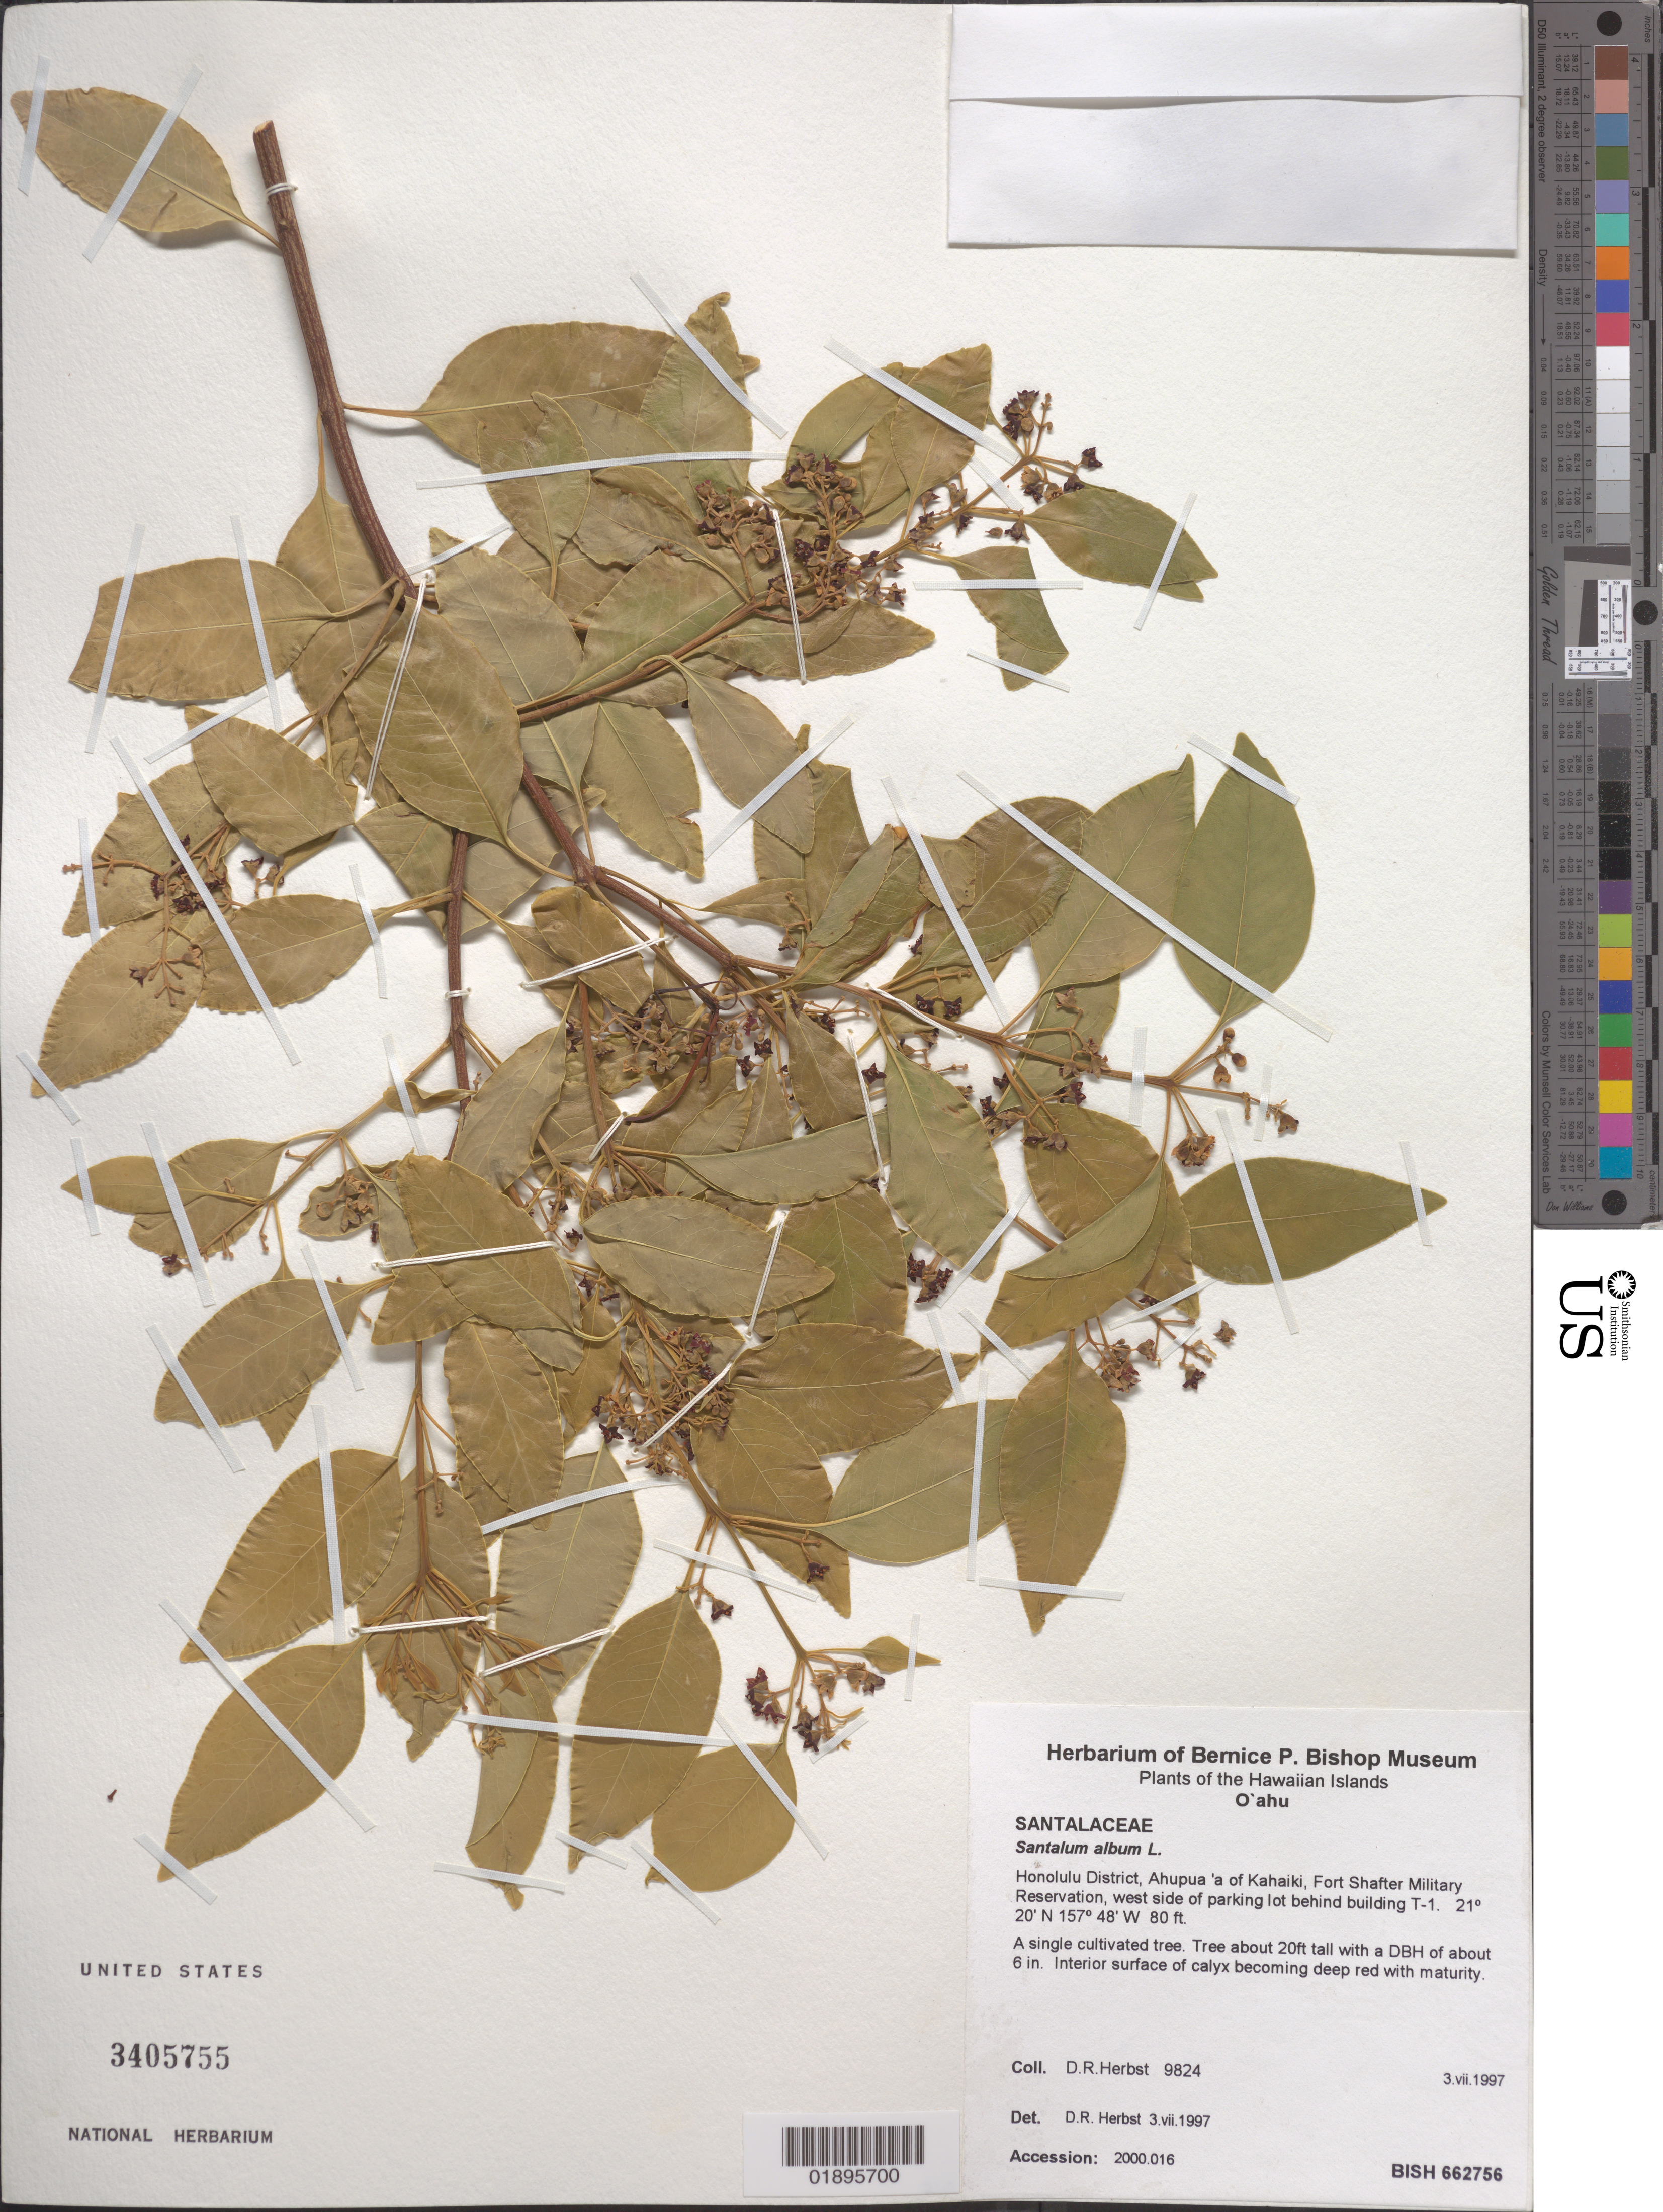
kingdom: Plantae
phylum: Tracheophyta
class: Magnoliopsida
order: Santalales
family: Santalaceae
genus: Santalum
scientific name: Santalum album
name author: L.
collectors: D. R. Herbst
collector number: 9824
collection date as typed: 3.vii.1997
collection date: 1997-07-03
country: United States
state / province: Hawaii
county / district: Honolulu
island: Oahu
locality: Ahupua 'a of Kahaiki, fort Shafter Military Reservation, west side of parking lot behind building T-1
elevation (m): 24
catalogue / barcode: US 3405755